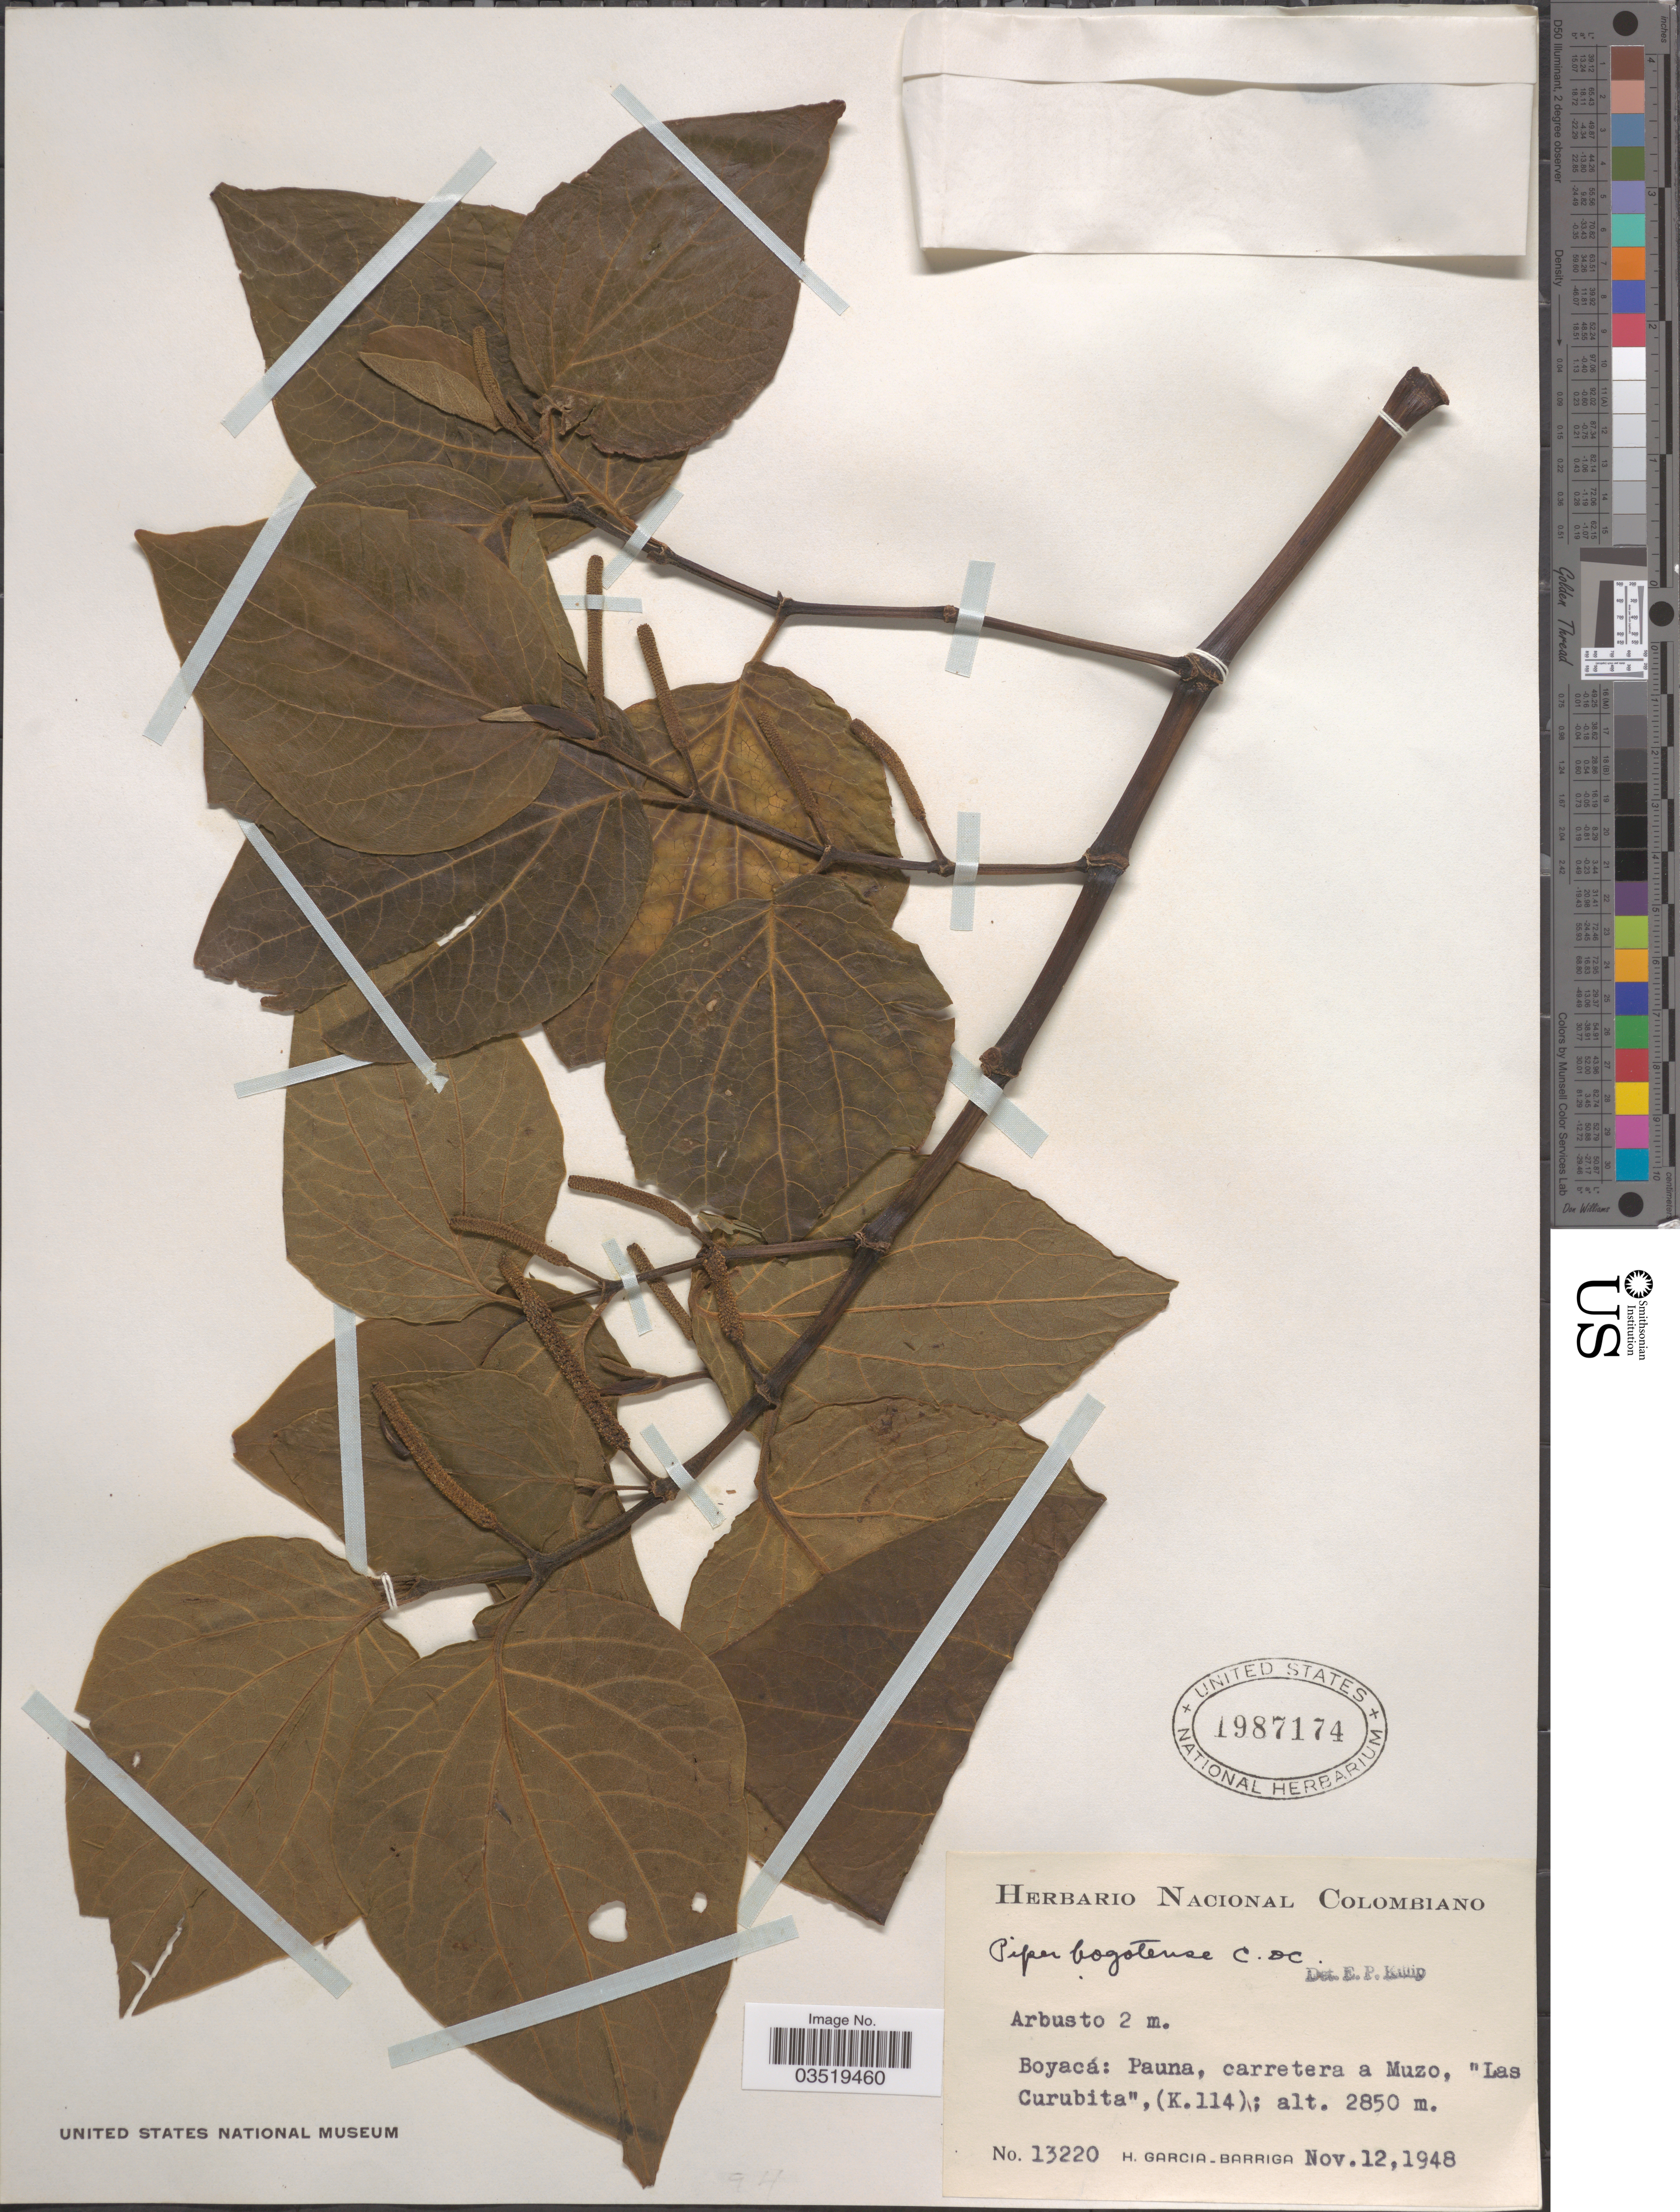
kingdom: Plantae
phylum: Tracheophyta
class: Magnoliopsida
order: Piperales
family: Piperaceae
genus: Piper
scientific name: Piper bogotense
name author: C. DC.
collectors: H. García Barriga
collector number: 13220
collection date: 1948-11-12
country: Colombia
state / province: Boyacá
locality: Pauna, carretera a Muzo, 'Las Curubita', (K.114).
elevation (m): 2850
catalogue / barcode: US 1987174